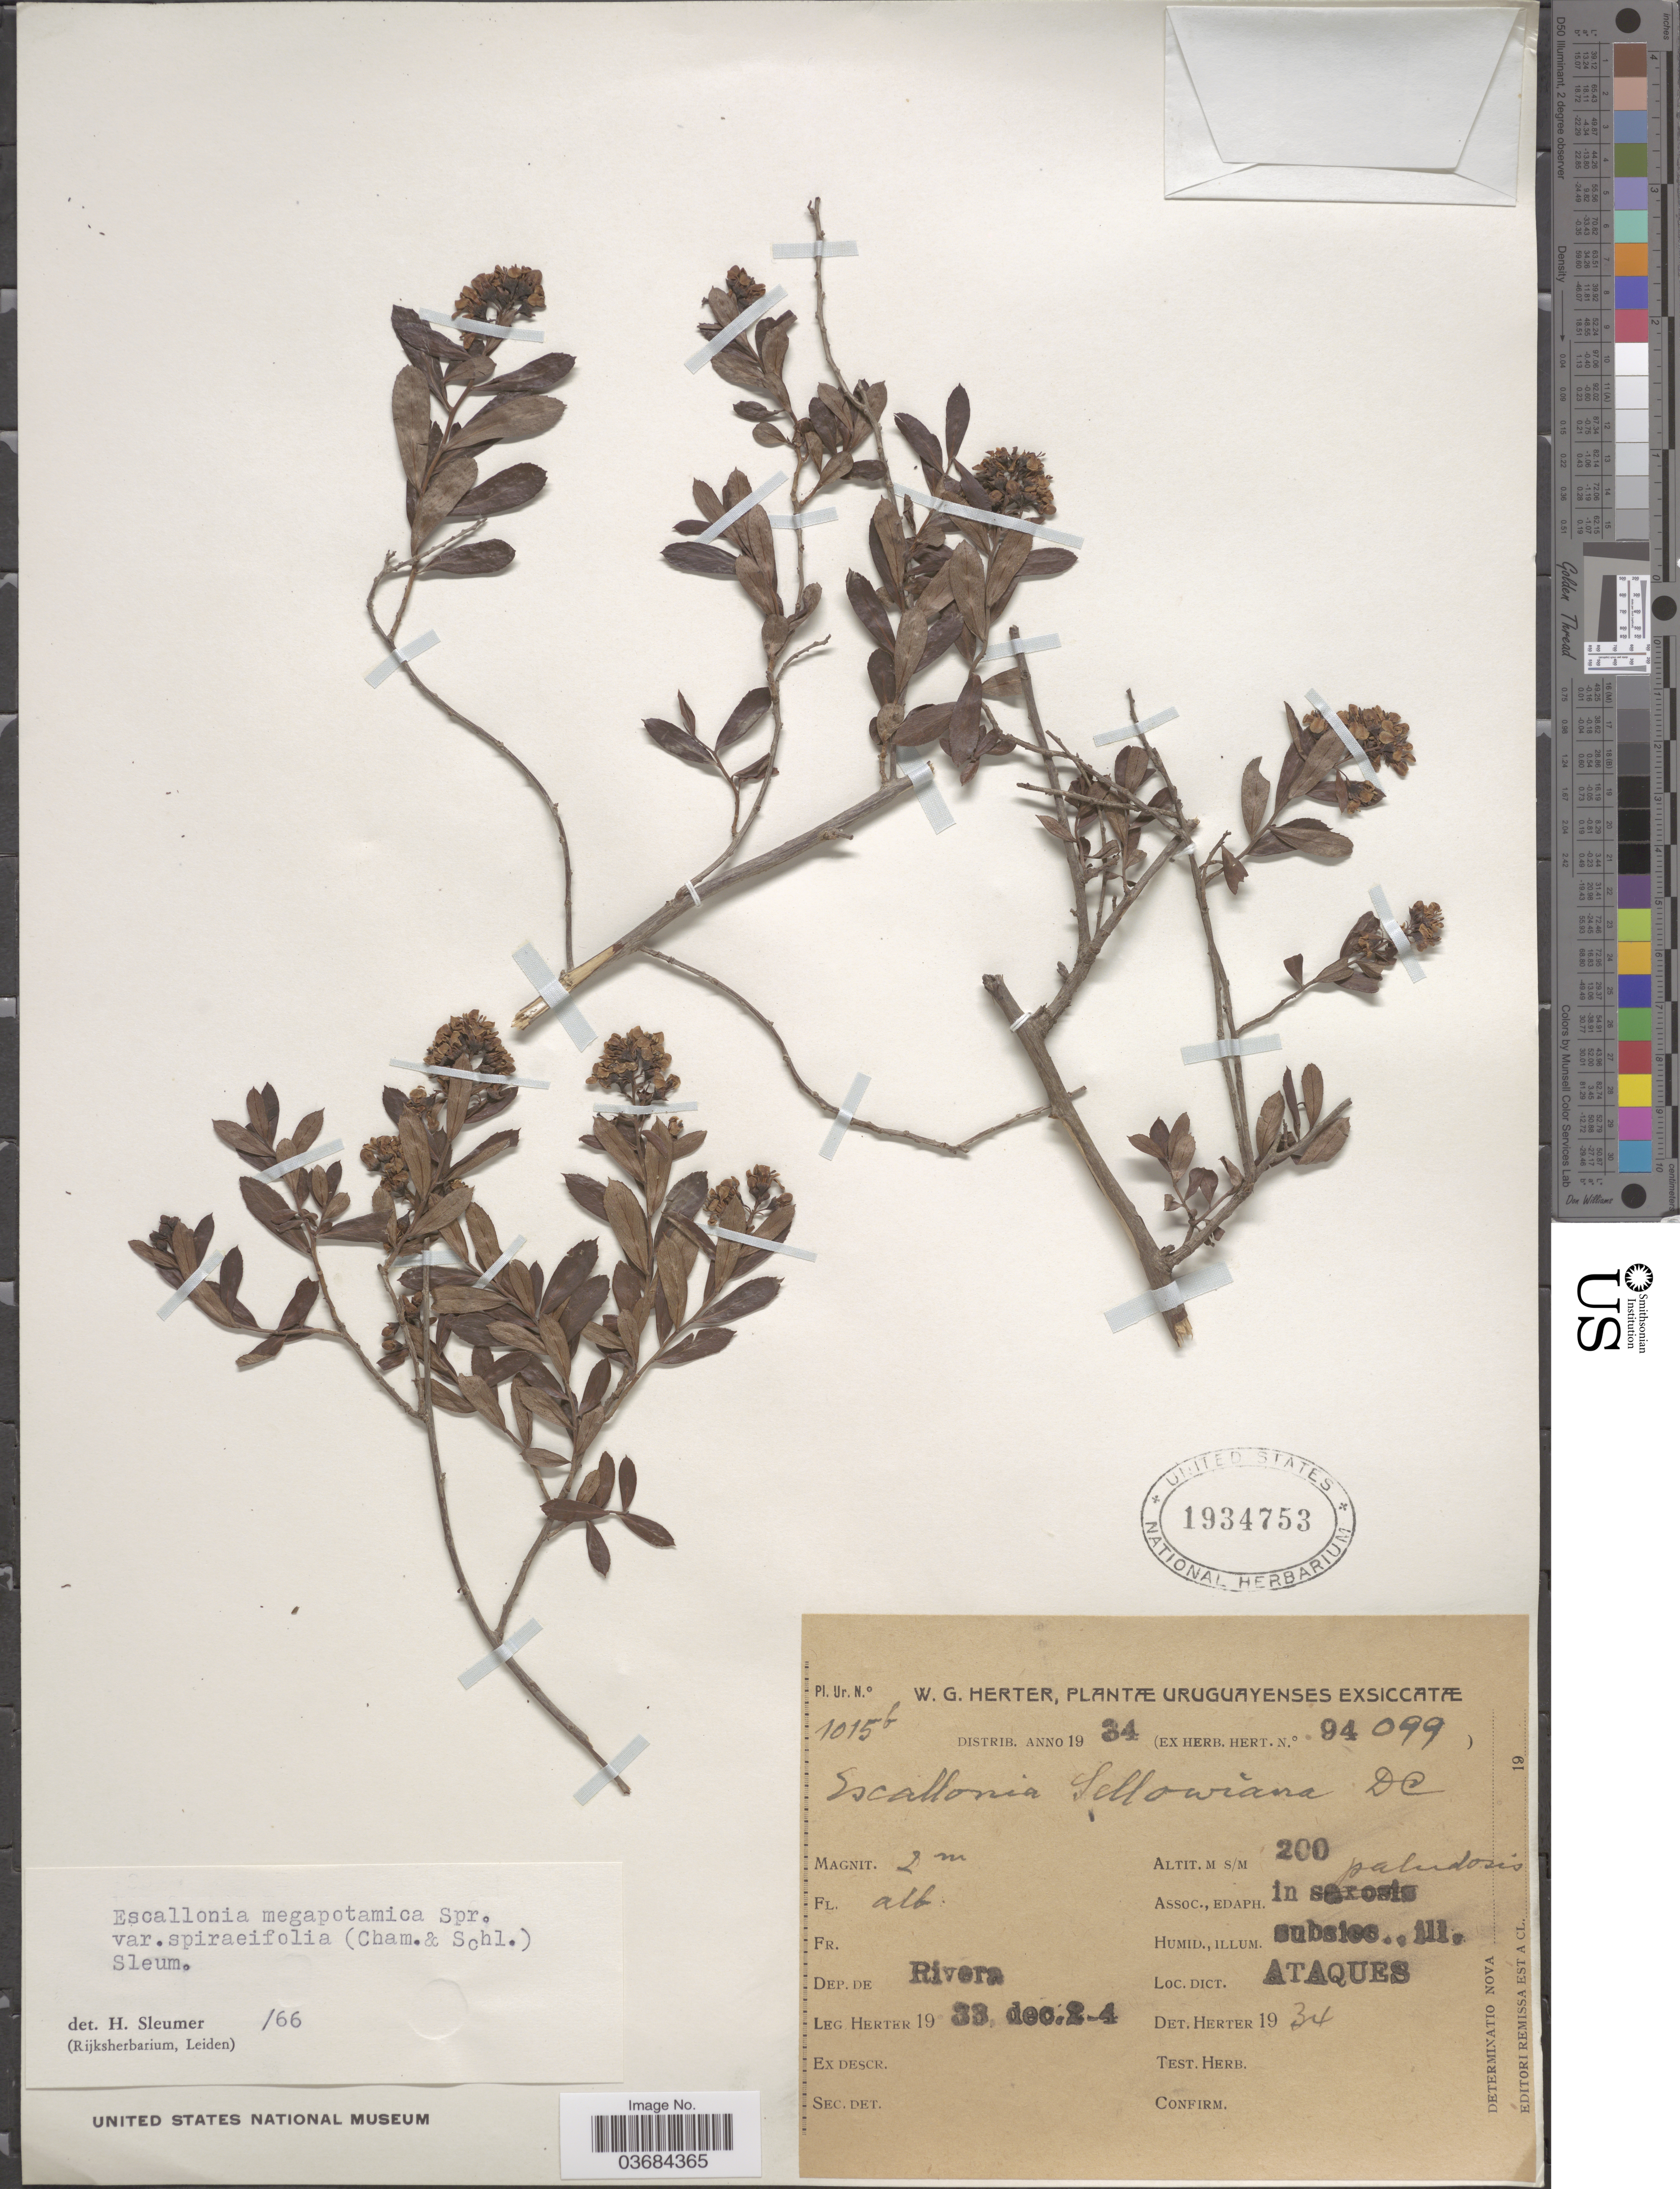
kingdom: Plantae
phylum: Tracheophyta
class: Magnoliopsida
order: Escalloniales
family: Escalloniaceae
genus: Escallonia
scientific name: Escallonia megapotamica var. spiraeifolia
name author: (Cham. & Schltdl.) Sleumer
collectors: W. G. Herter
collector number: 1015b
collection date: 1933-12-02/1933-12-04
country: Uruguay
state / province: Rivera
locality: Dep. de Rivera. Dict. Ataques.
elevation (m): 200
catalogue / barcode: US 1934753